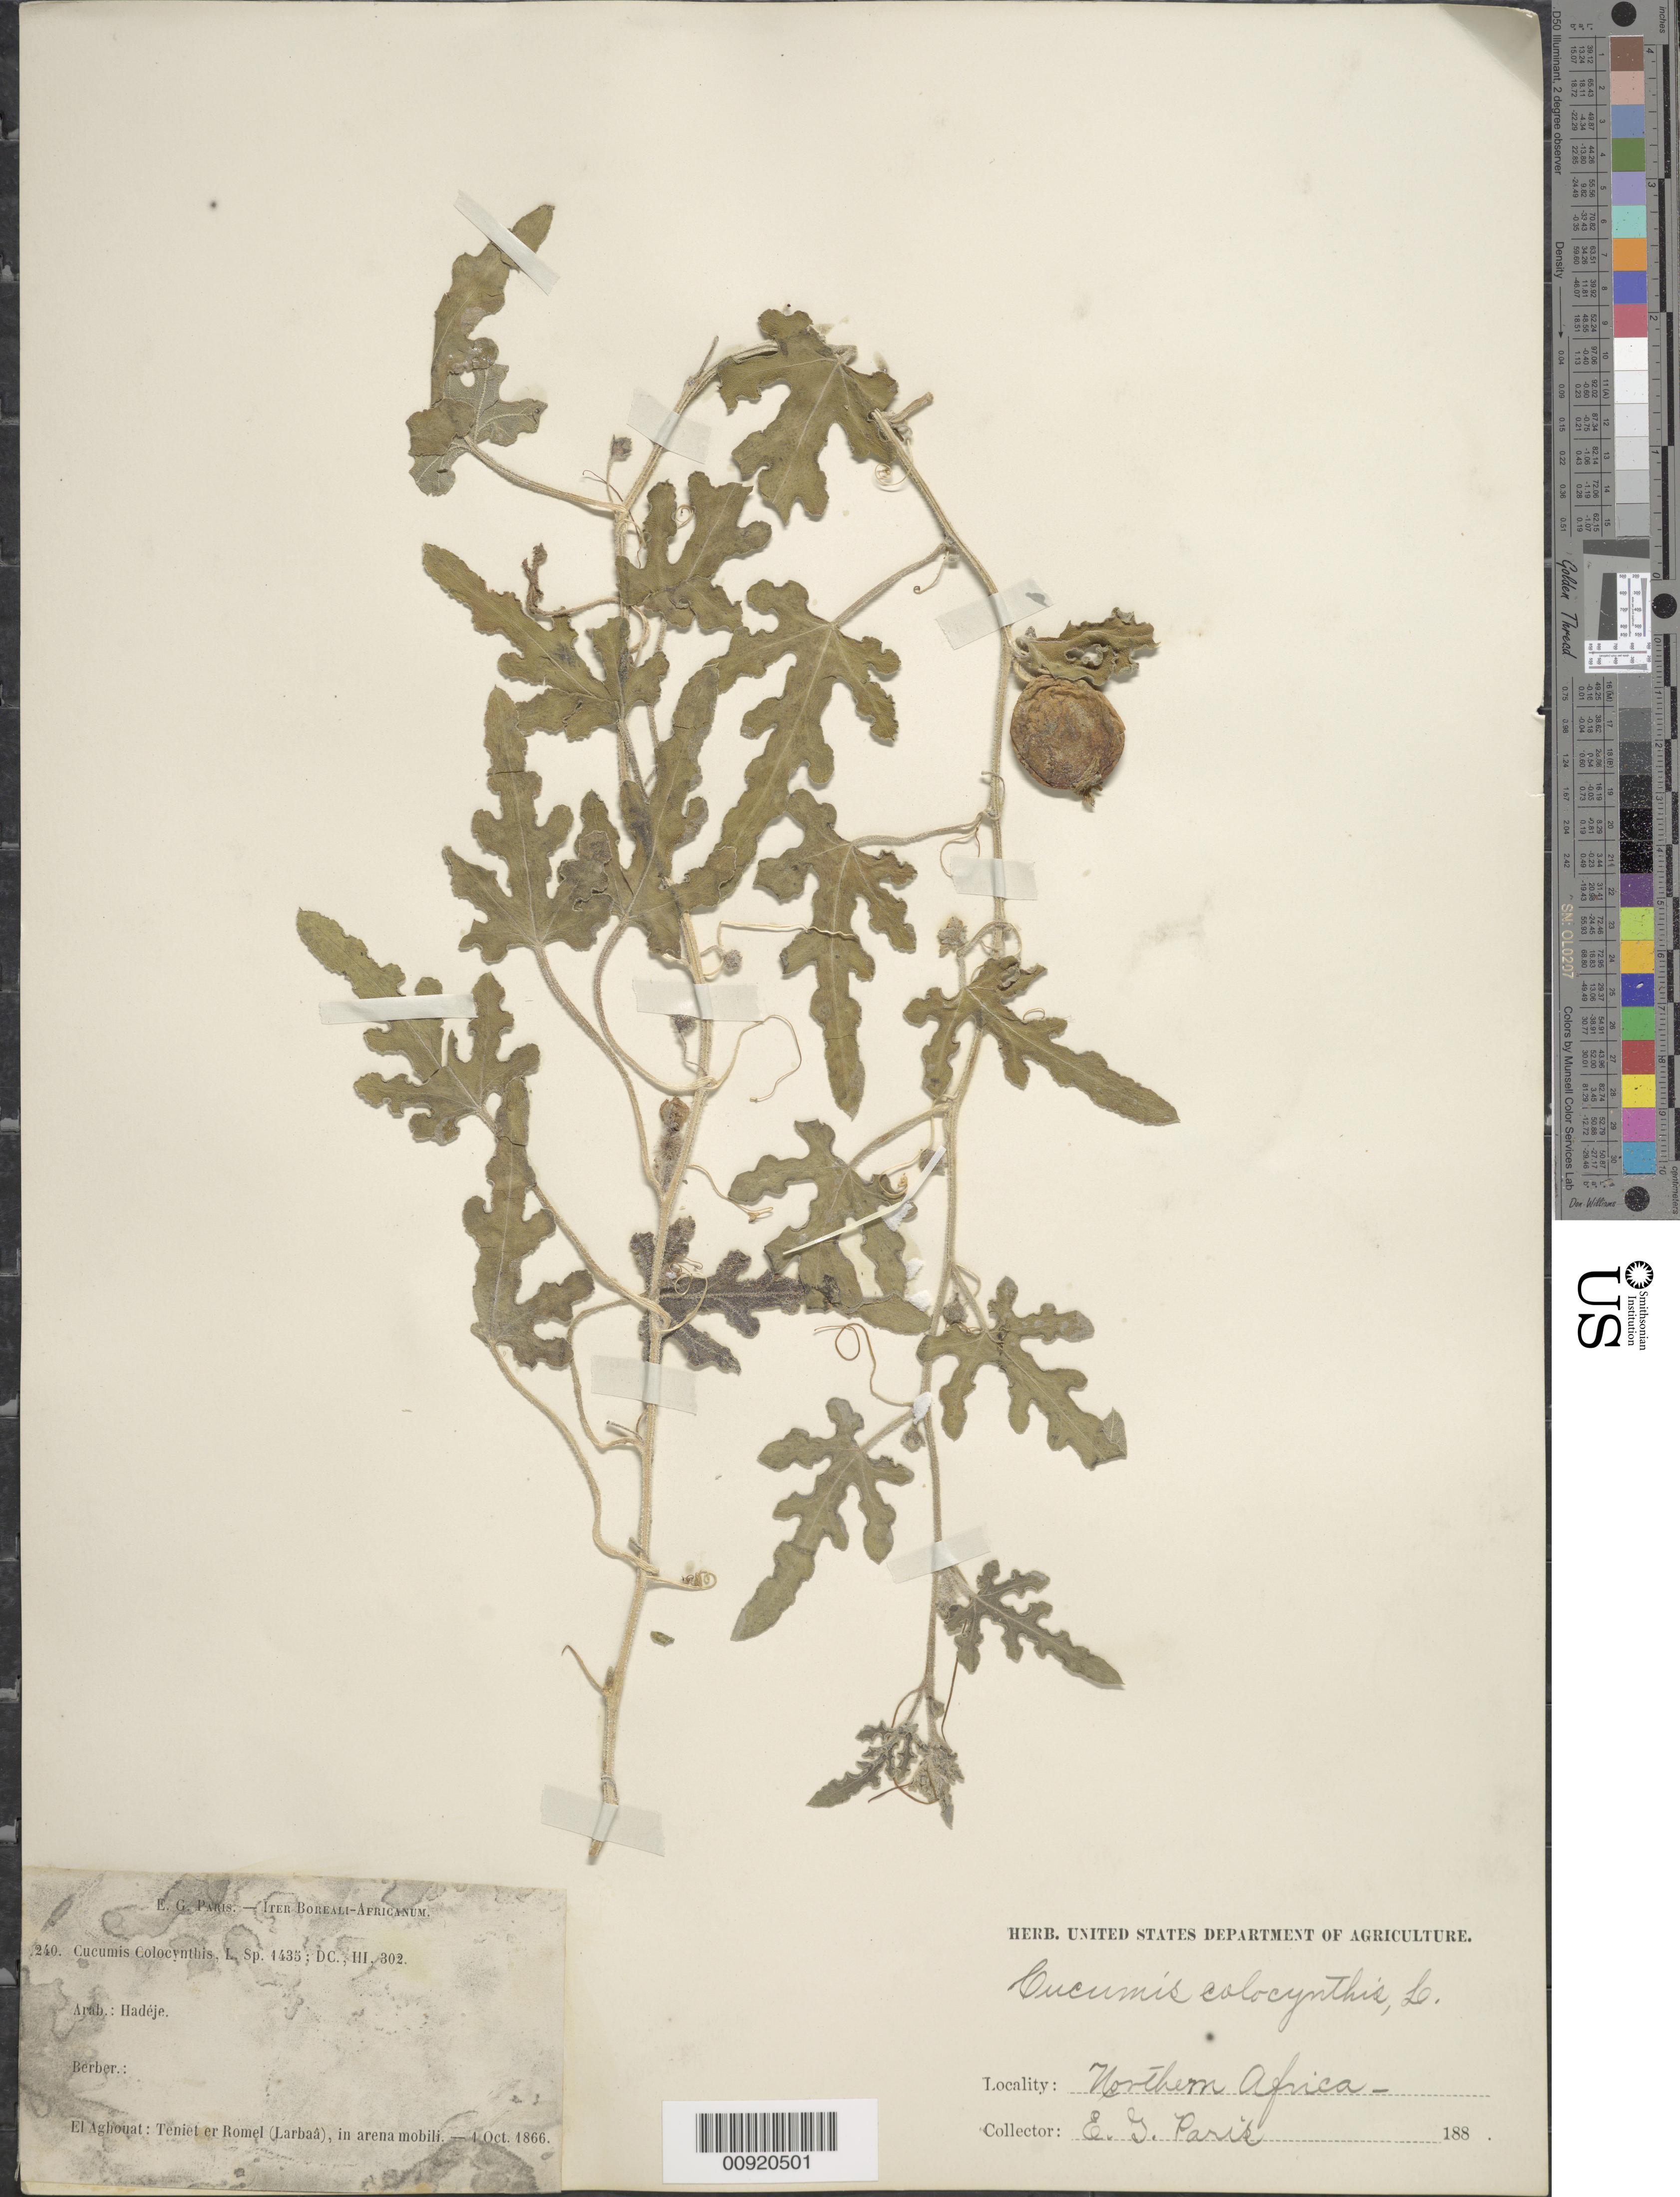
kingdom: Plantae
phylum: Tracheophyta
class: Magnoliopsida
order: Cucurbitales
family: Cucurbitaceae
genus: Citrullus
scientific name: Citrullus colocynthis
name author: (L.) Schrad.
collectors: Paris, E.G.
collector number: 240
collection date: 1866-10-01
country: Algeria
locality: El Aghouat: Teniet er Romel (Larbaa), in arena mobili. Northern Africa